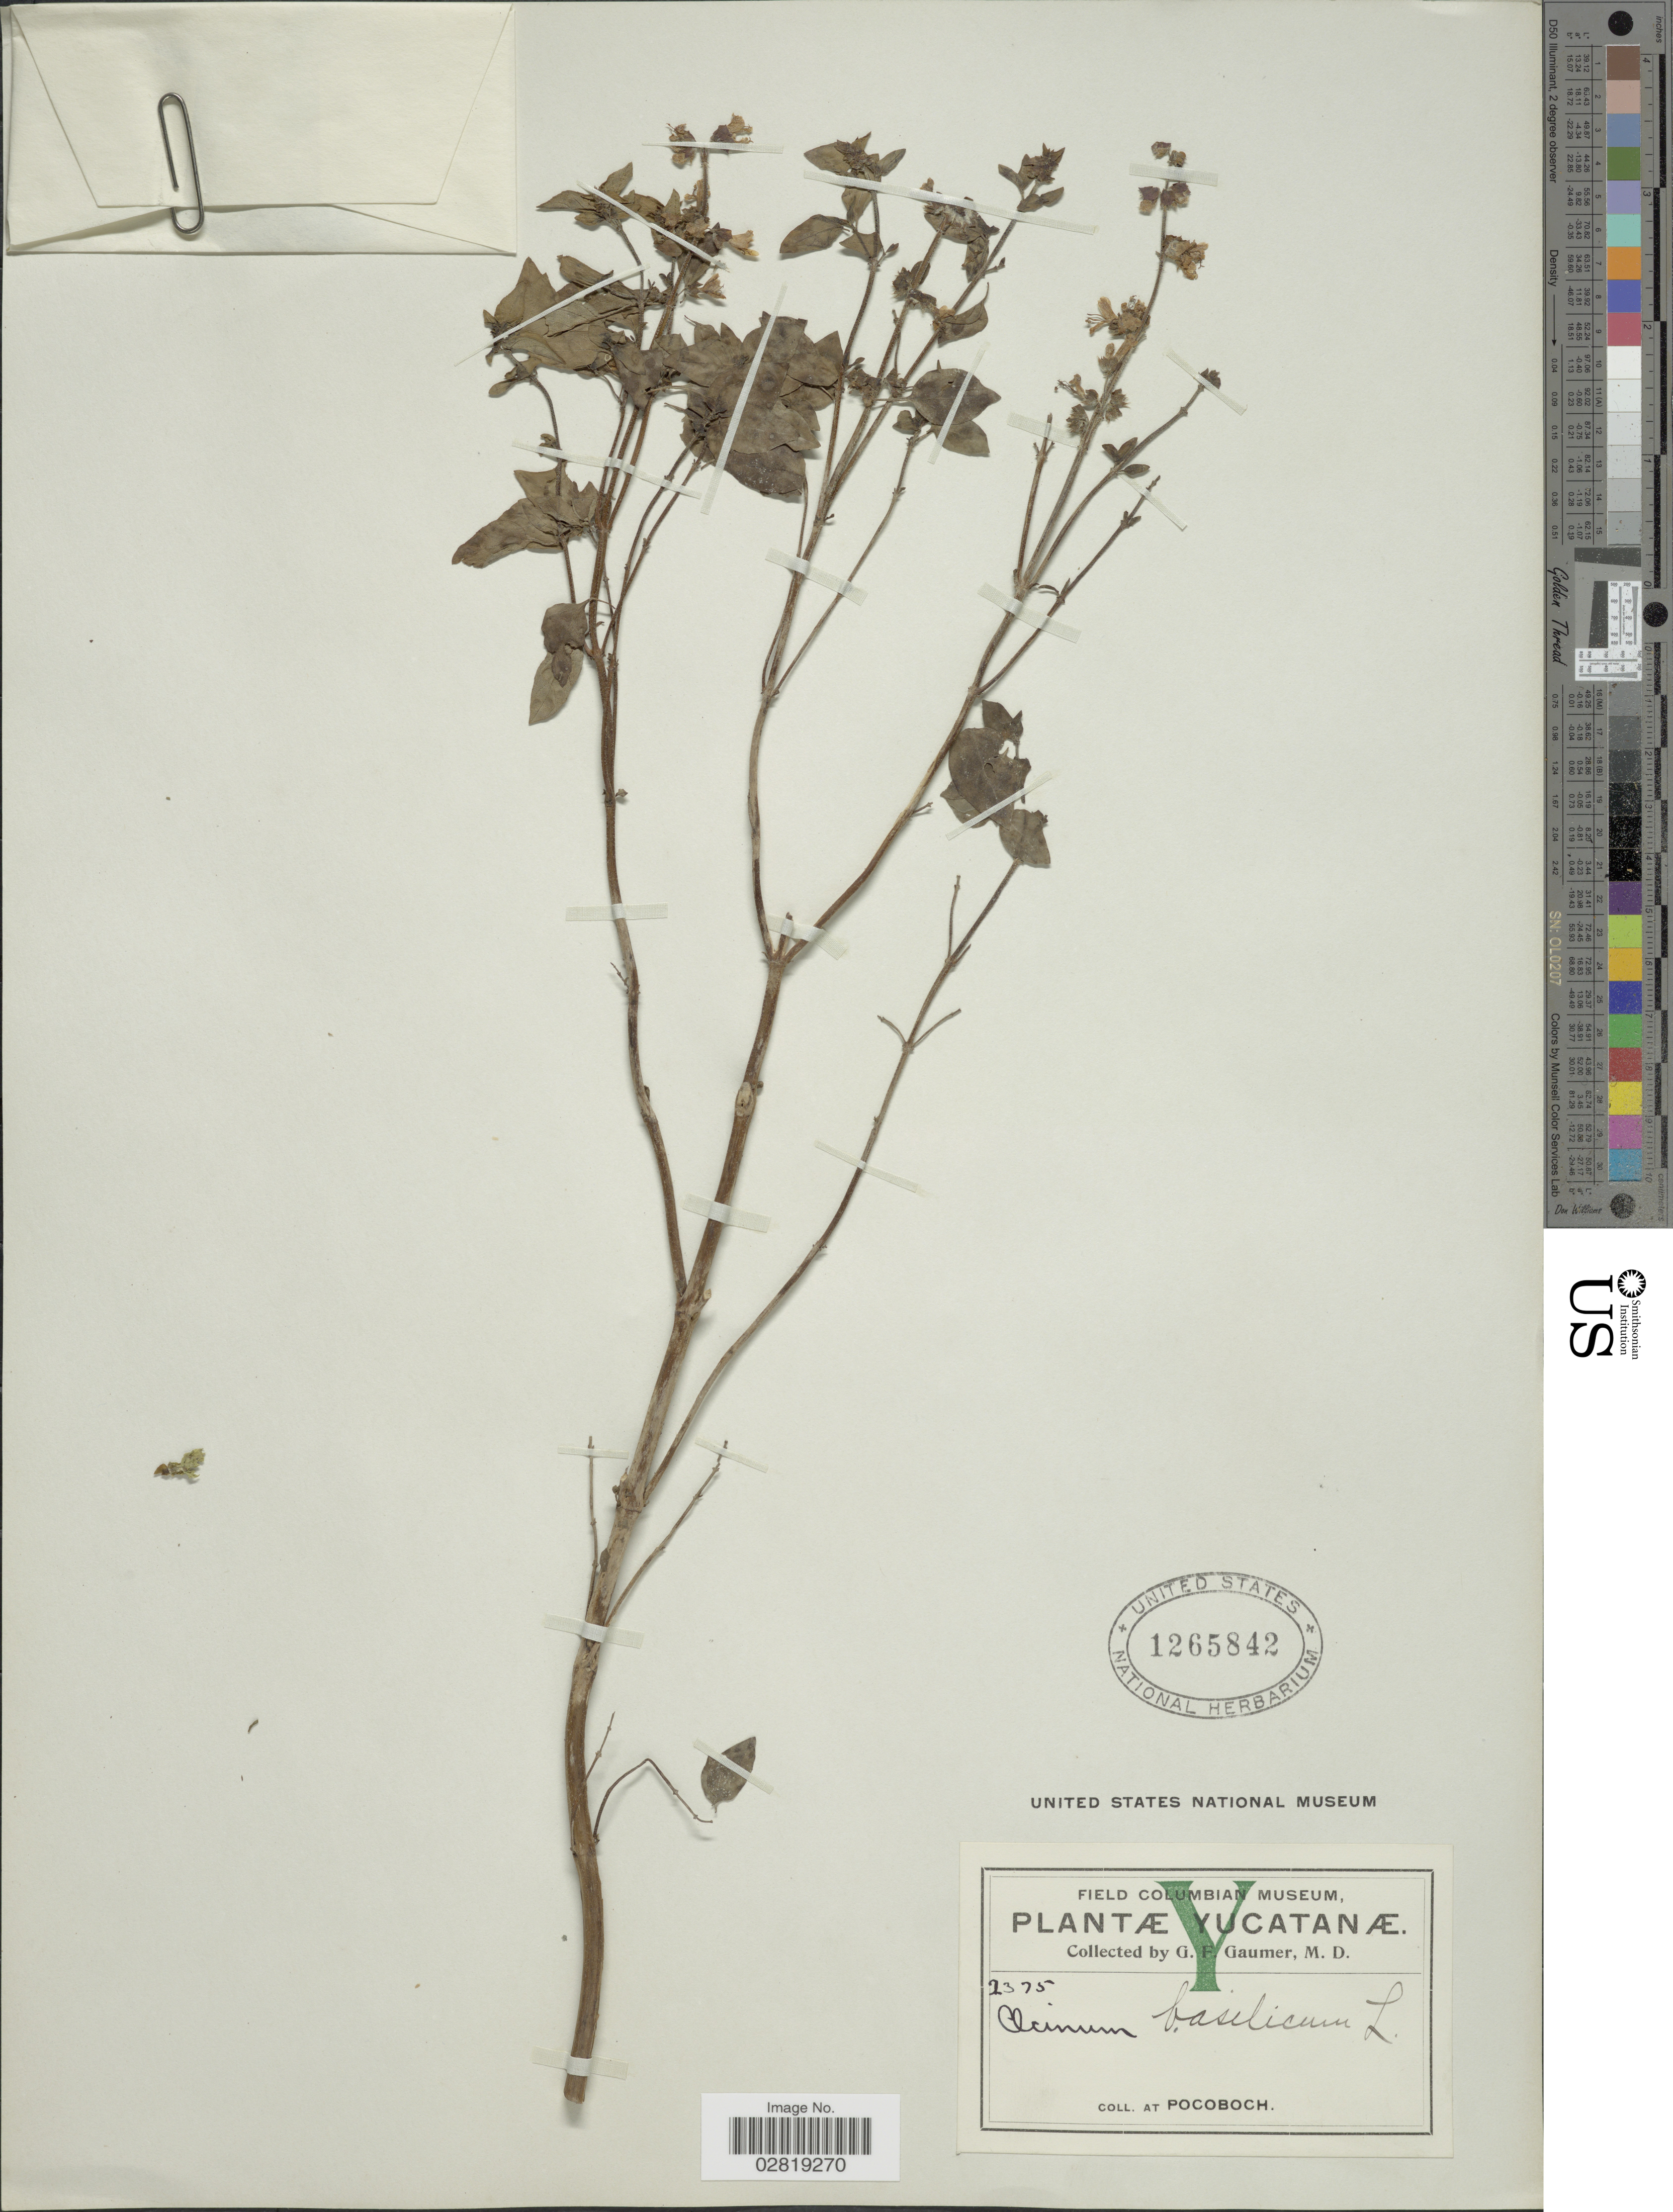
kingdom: Plantae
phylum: Tracheophyta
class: Magnoliopsida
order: Lamiales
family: Lamiaceae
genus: Ocimum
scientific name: Ocimum basilicum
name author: L.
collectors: G. F. Gaumer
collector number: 2375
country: Mexico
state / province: Yucatán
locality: At Pocoboch.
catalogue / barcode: US 1265842